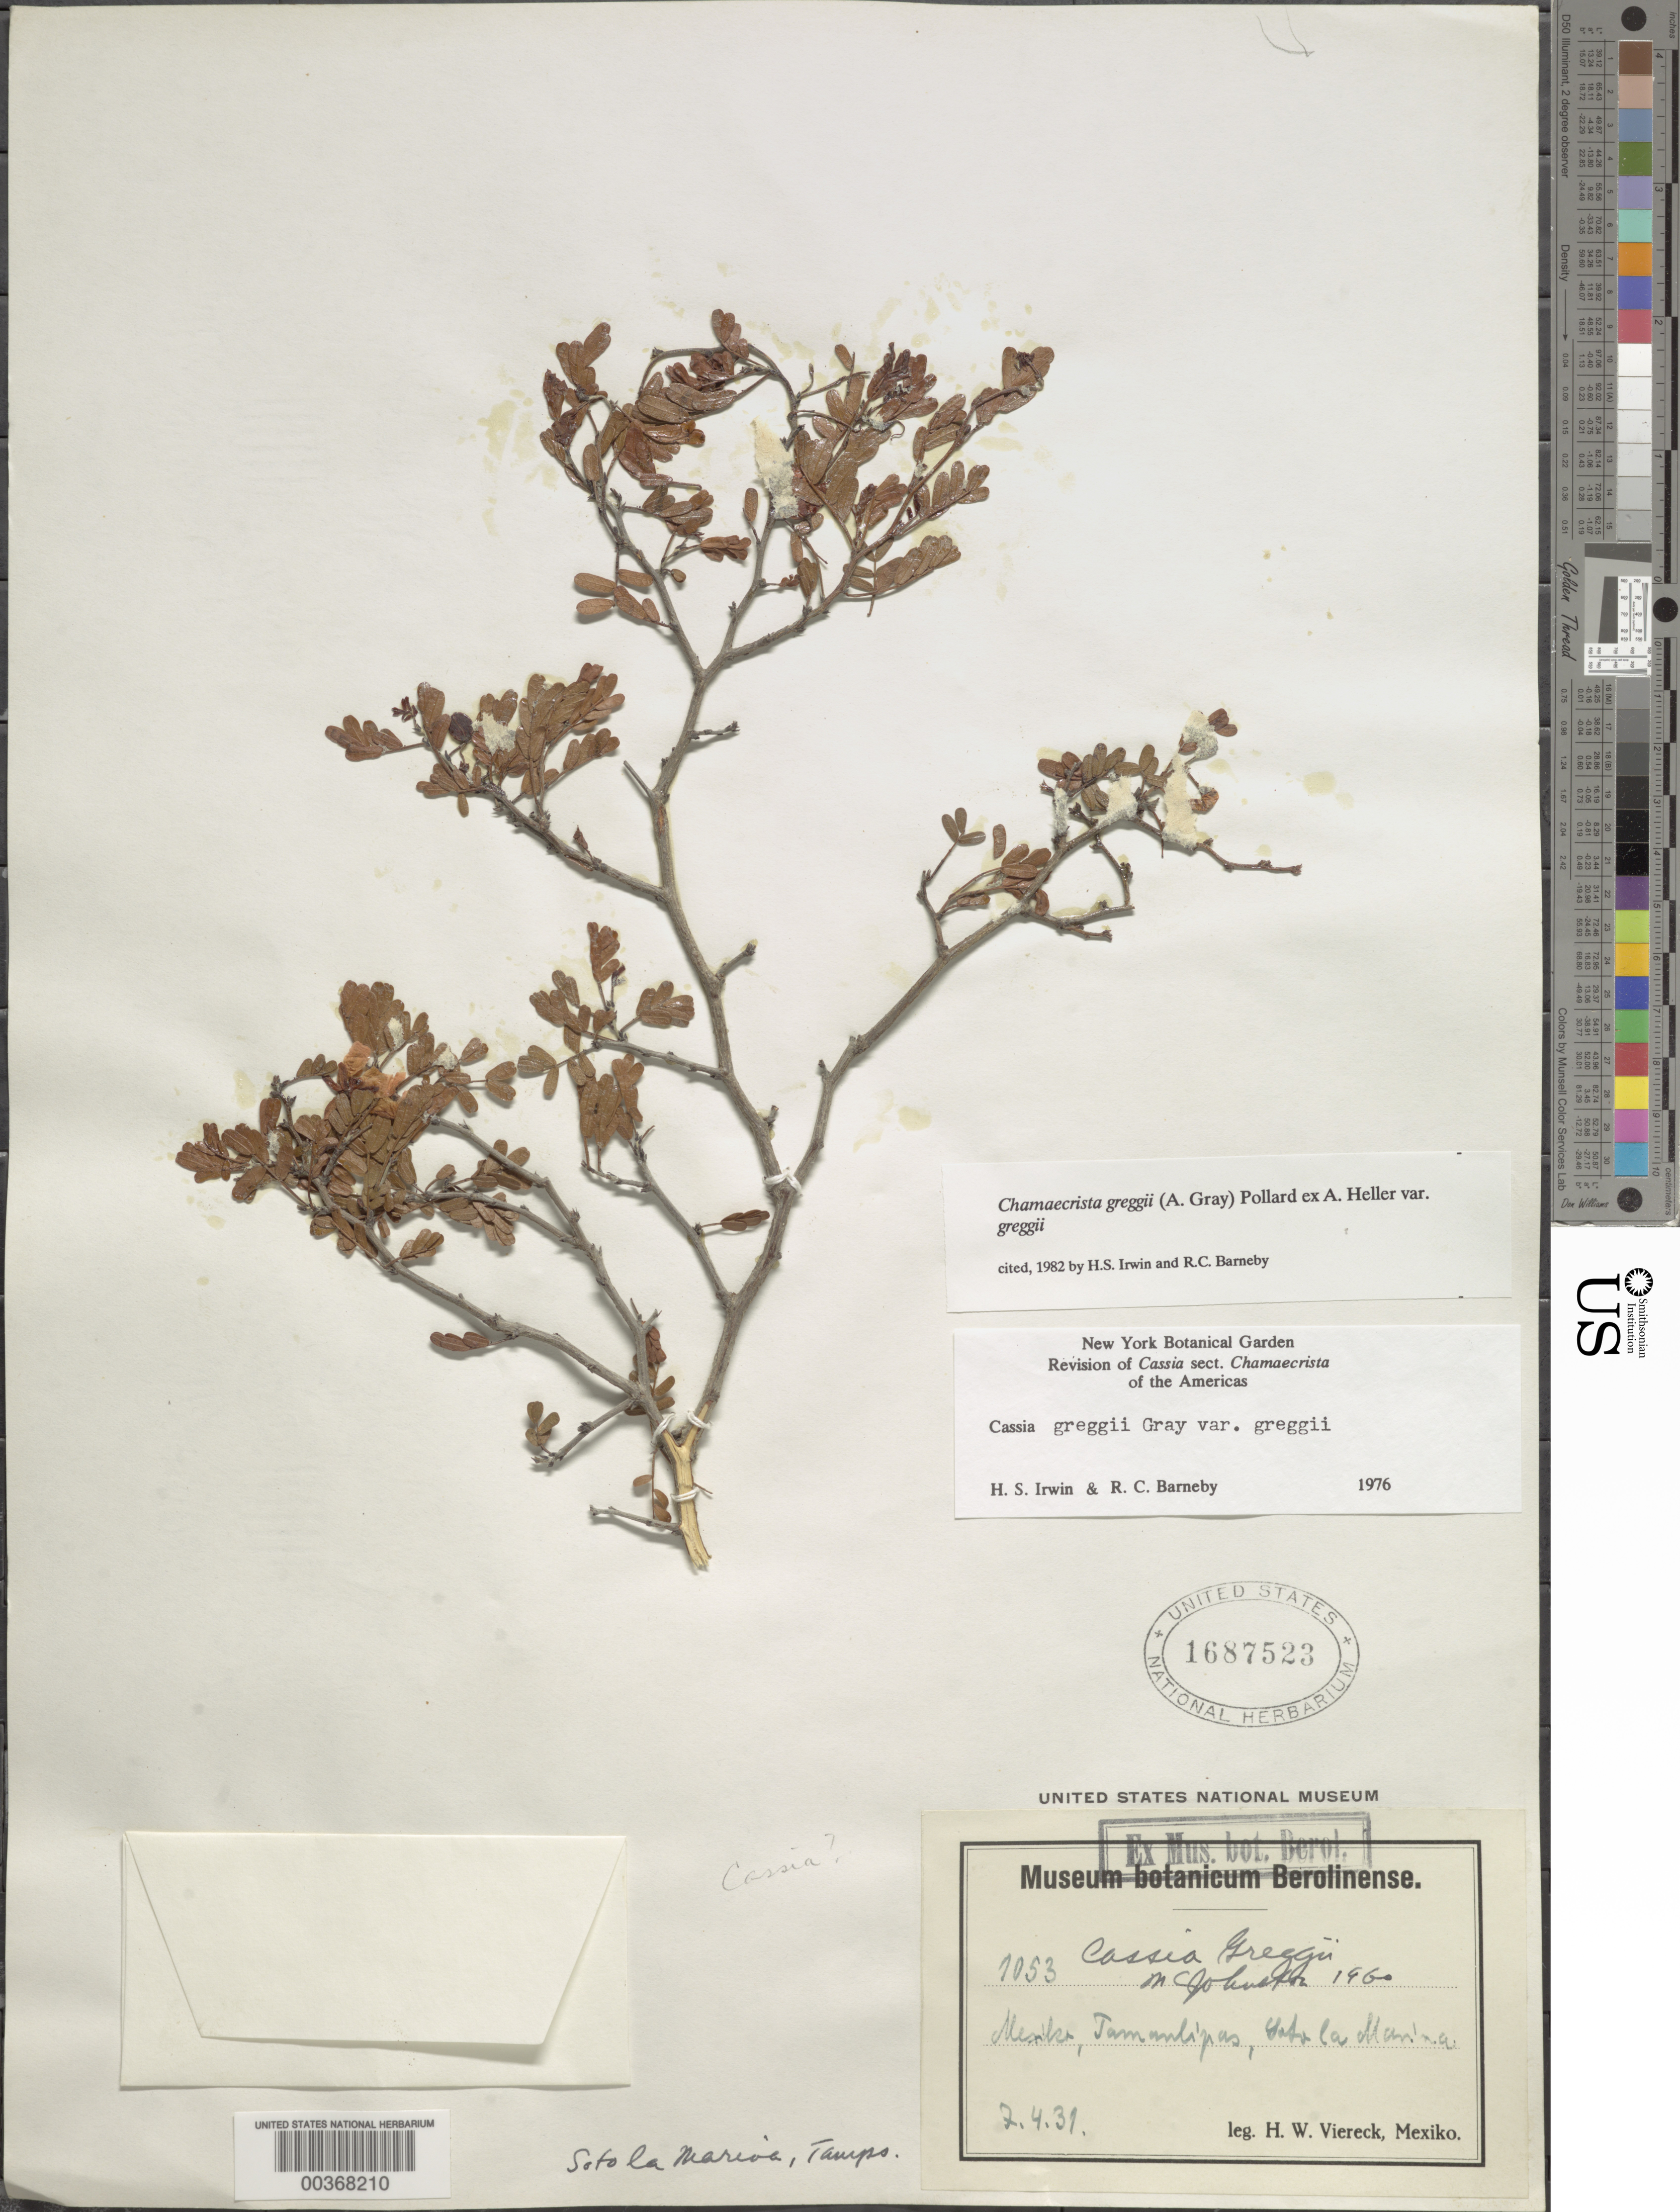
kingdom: Plantae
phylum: Tracheophyta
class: Magnoliopsida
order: Fabales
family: Fabaceae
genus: Chamaecrista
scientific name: Chamaecrista greggii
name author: (A. Gray) Pollard ex A. Heller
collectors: H. W. Viereck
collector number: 1053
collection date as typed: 07 Apr 1931 or 04 Jul 1931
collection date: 1931-04-07 or 1931-07-04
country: Mexico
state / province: Tamaulipas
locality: Sotola marina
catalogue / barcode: US 1687523